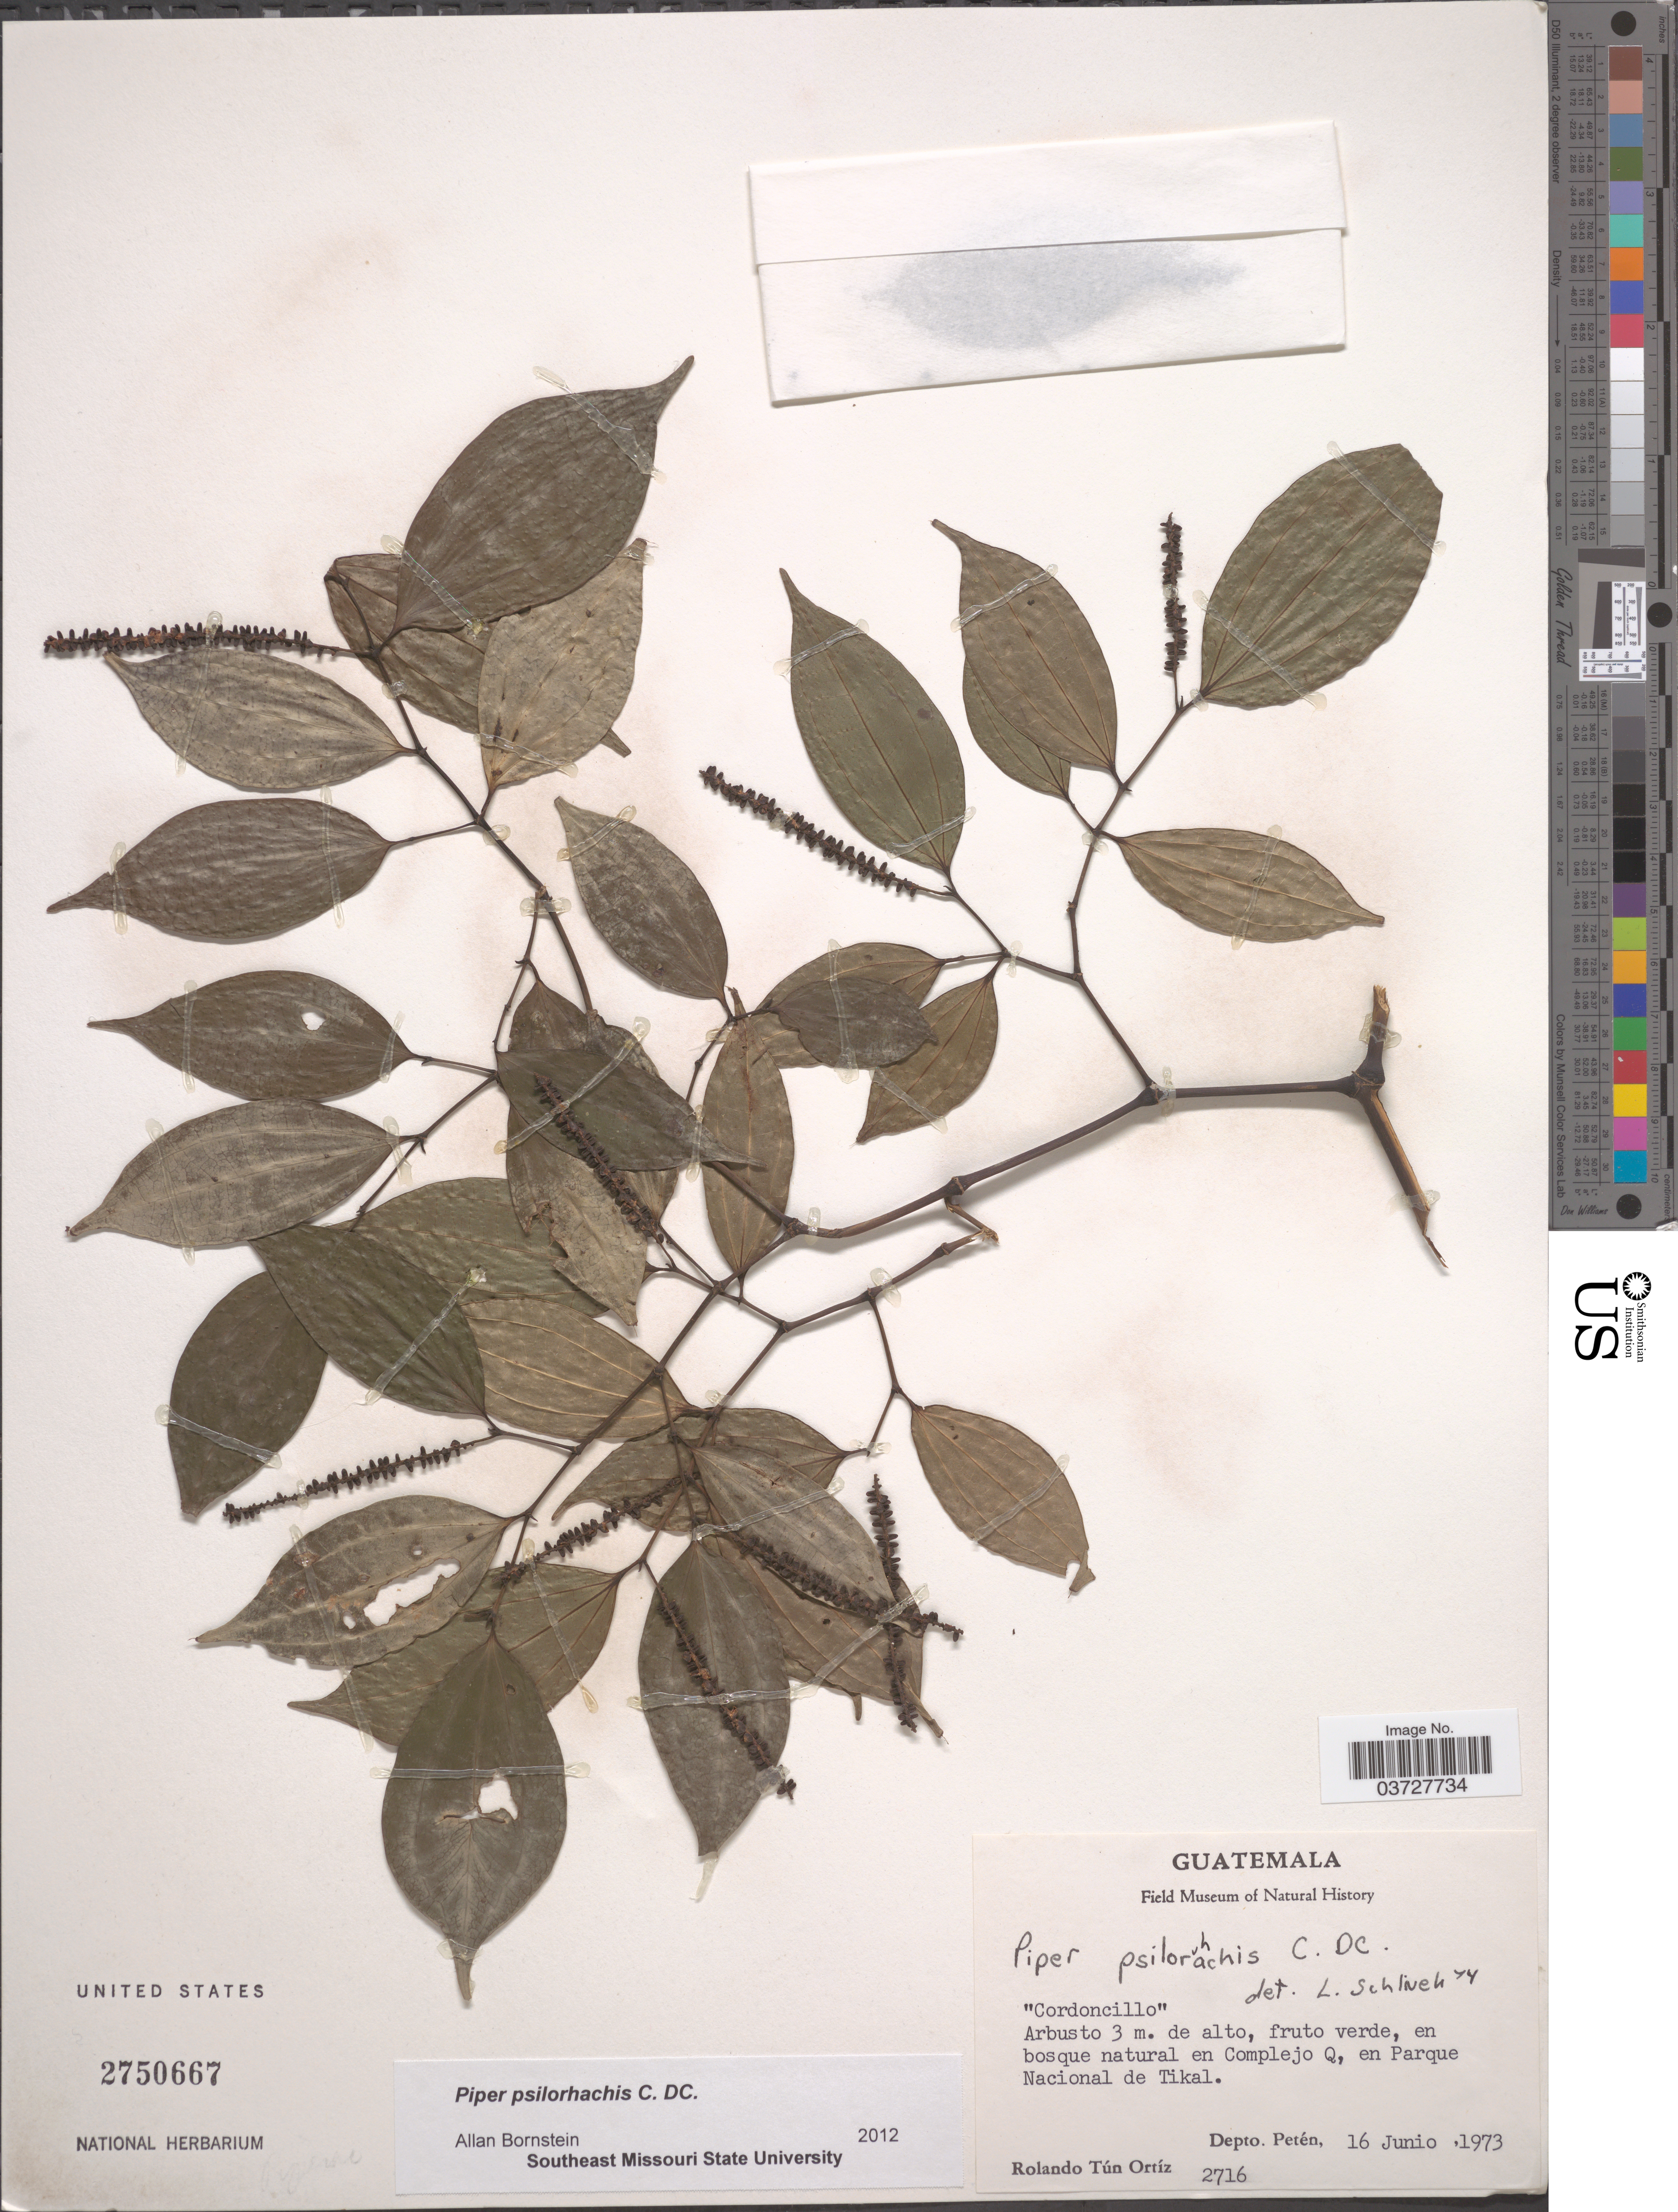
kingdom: Plantae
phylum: Tracheophyta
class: Magnoliopsida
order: Piperales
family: Piperaceae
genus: Piper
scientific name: Piper psilorhachis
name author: C. DC.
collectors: R. T. Ortíz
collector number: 2716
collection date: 1973-06-16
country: Guatemala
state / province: El Peten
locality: En bosque natural en Complejo Q, en Parque Nacional de Tikal, Depto. Petén.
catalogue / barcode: US 2750667